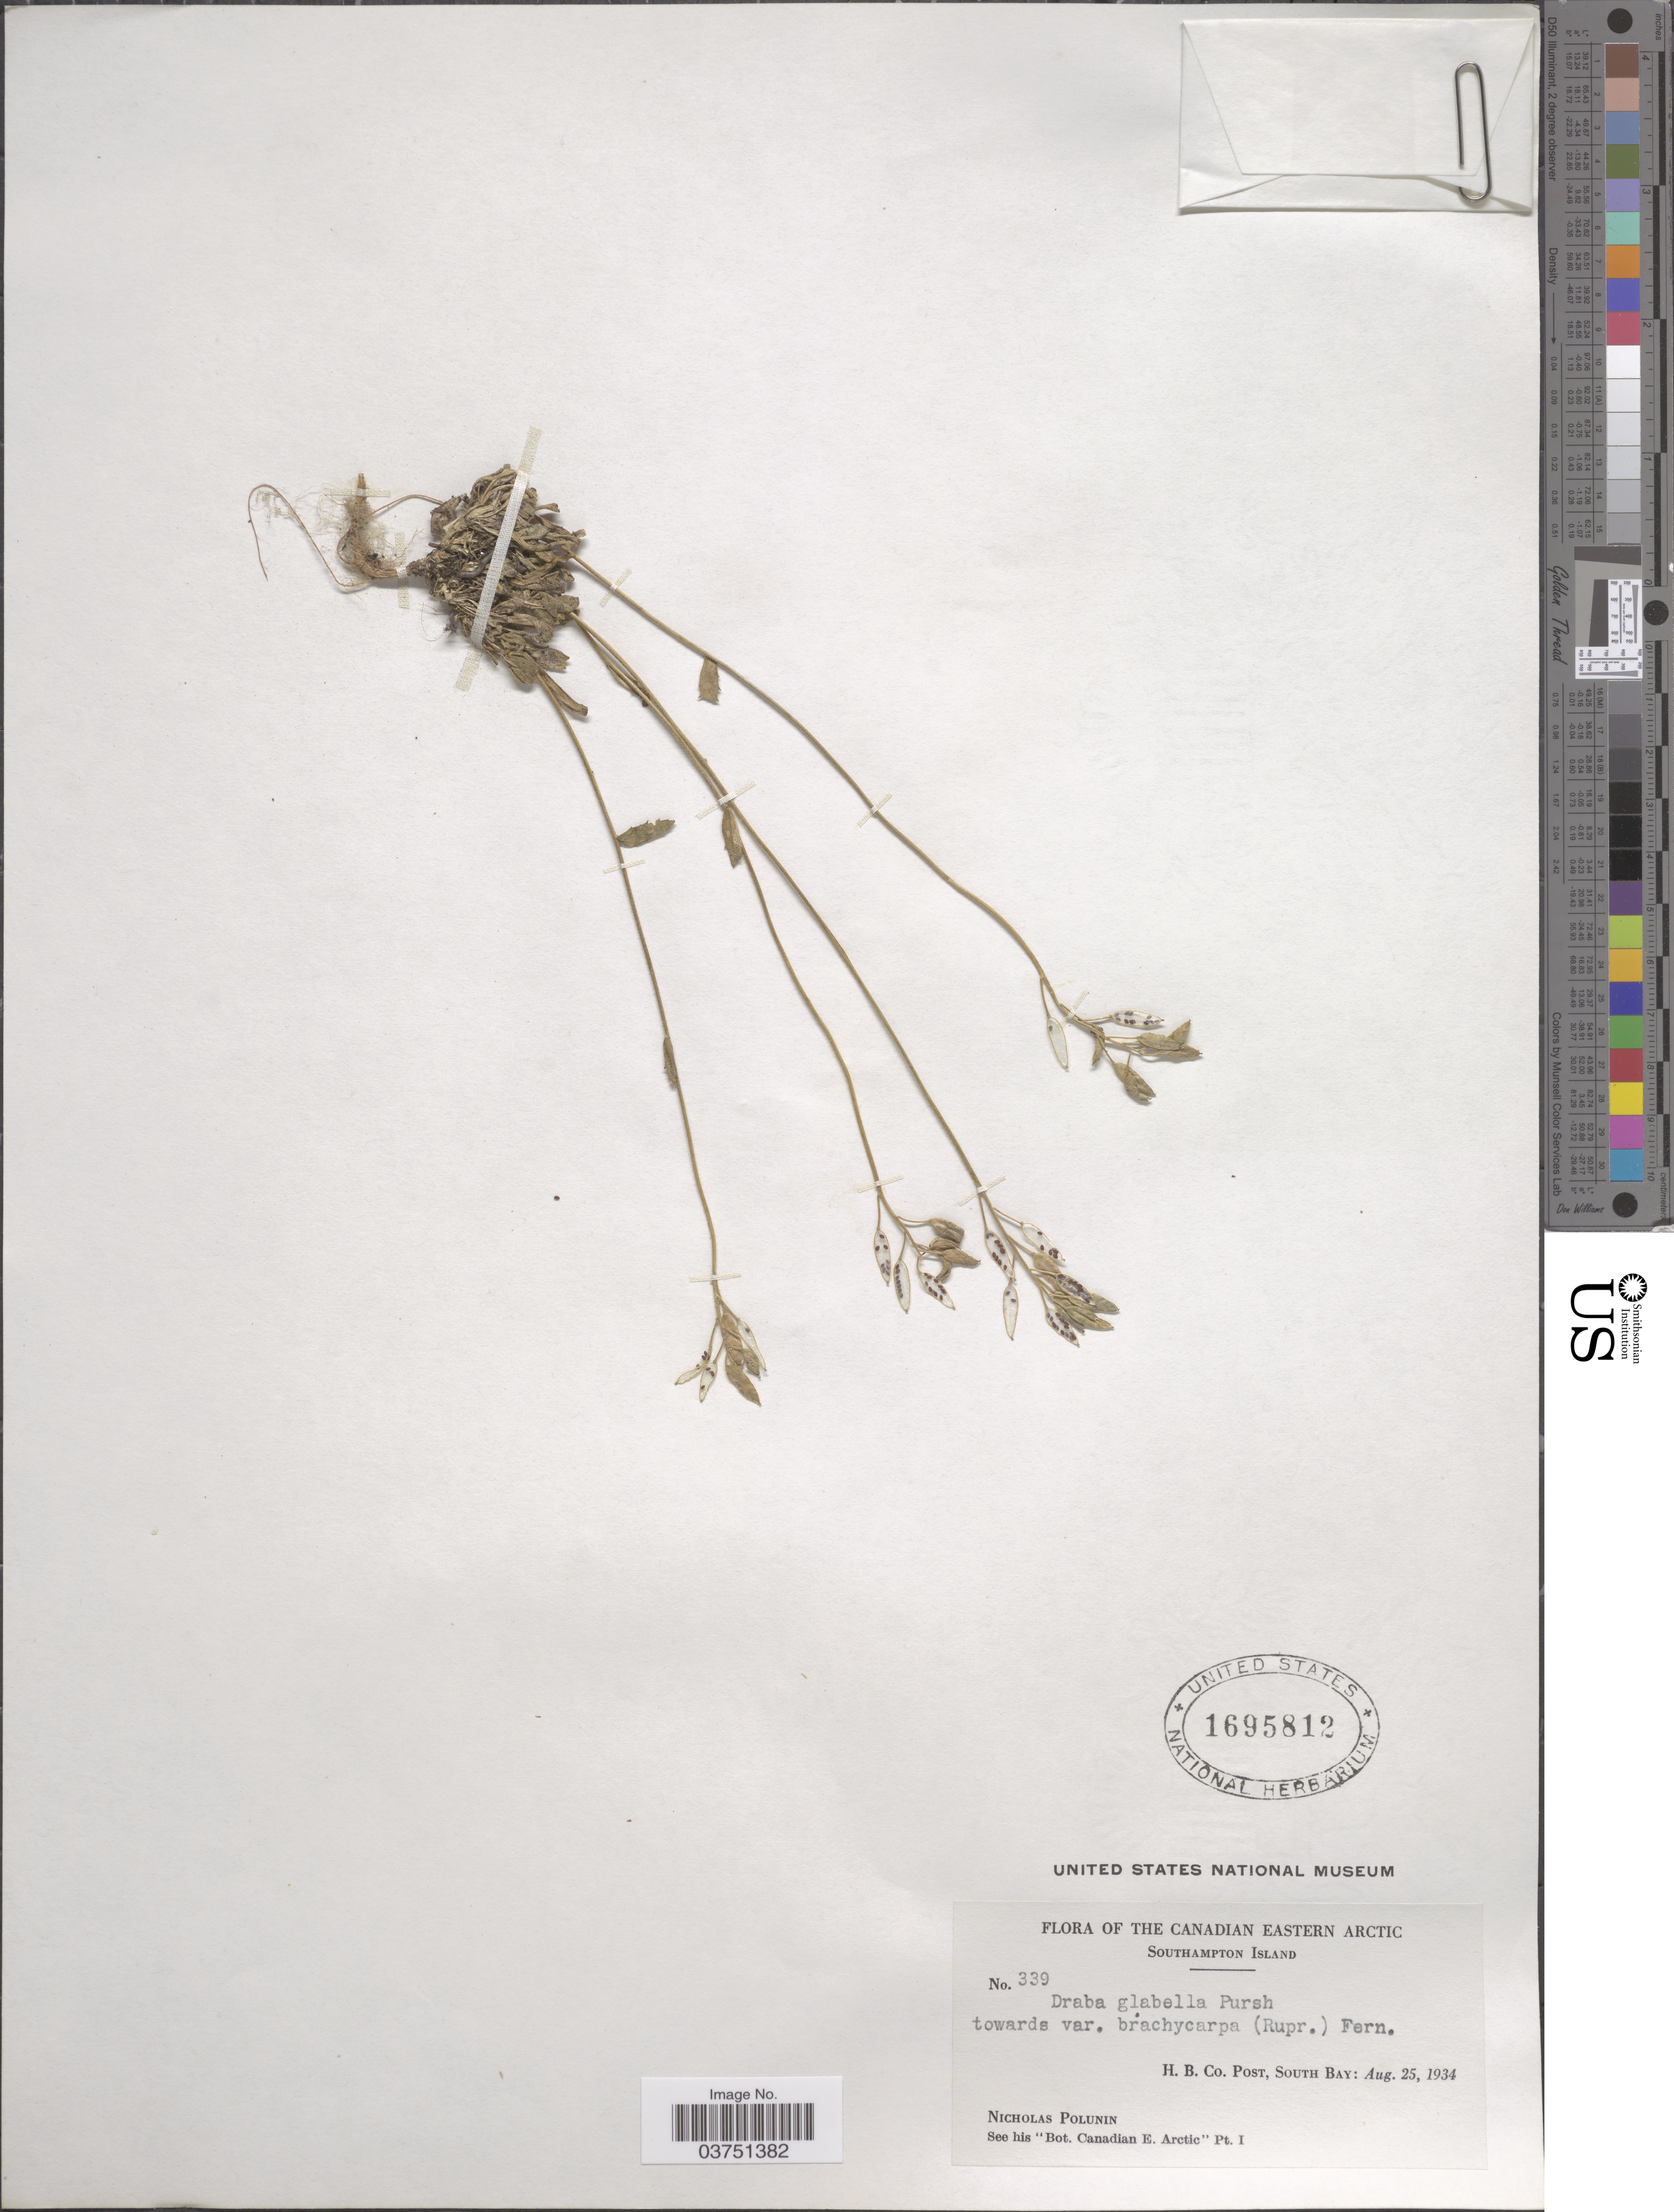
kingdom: Plantae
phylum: Tracheophyta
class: Magnoliopsida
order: Brassicales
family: Brassicaceae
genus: Draba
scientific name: Draba glabella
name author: Pursh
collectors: N. V. Polunin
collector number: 339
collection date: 1934-08-25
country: Canada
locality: The Canadian Eastern Arctic; Southampton Island; H. B. Co. Post, South Bay.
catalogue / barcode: US 1695812